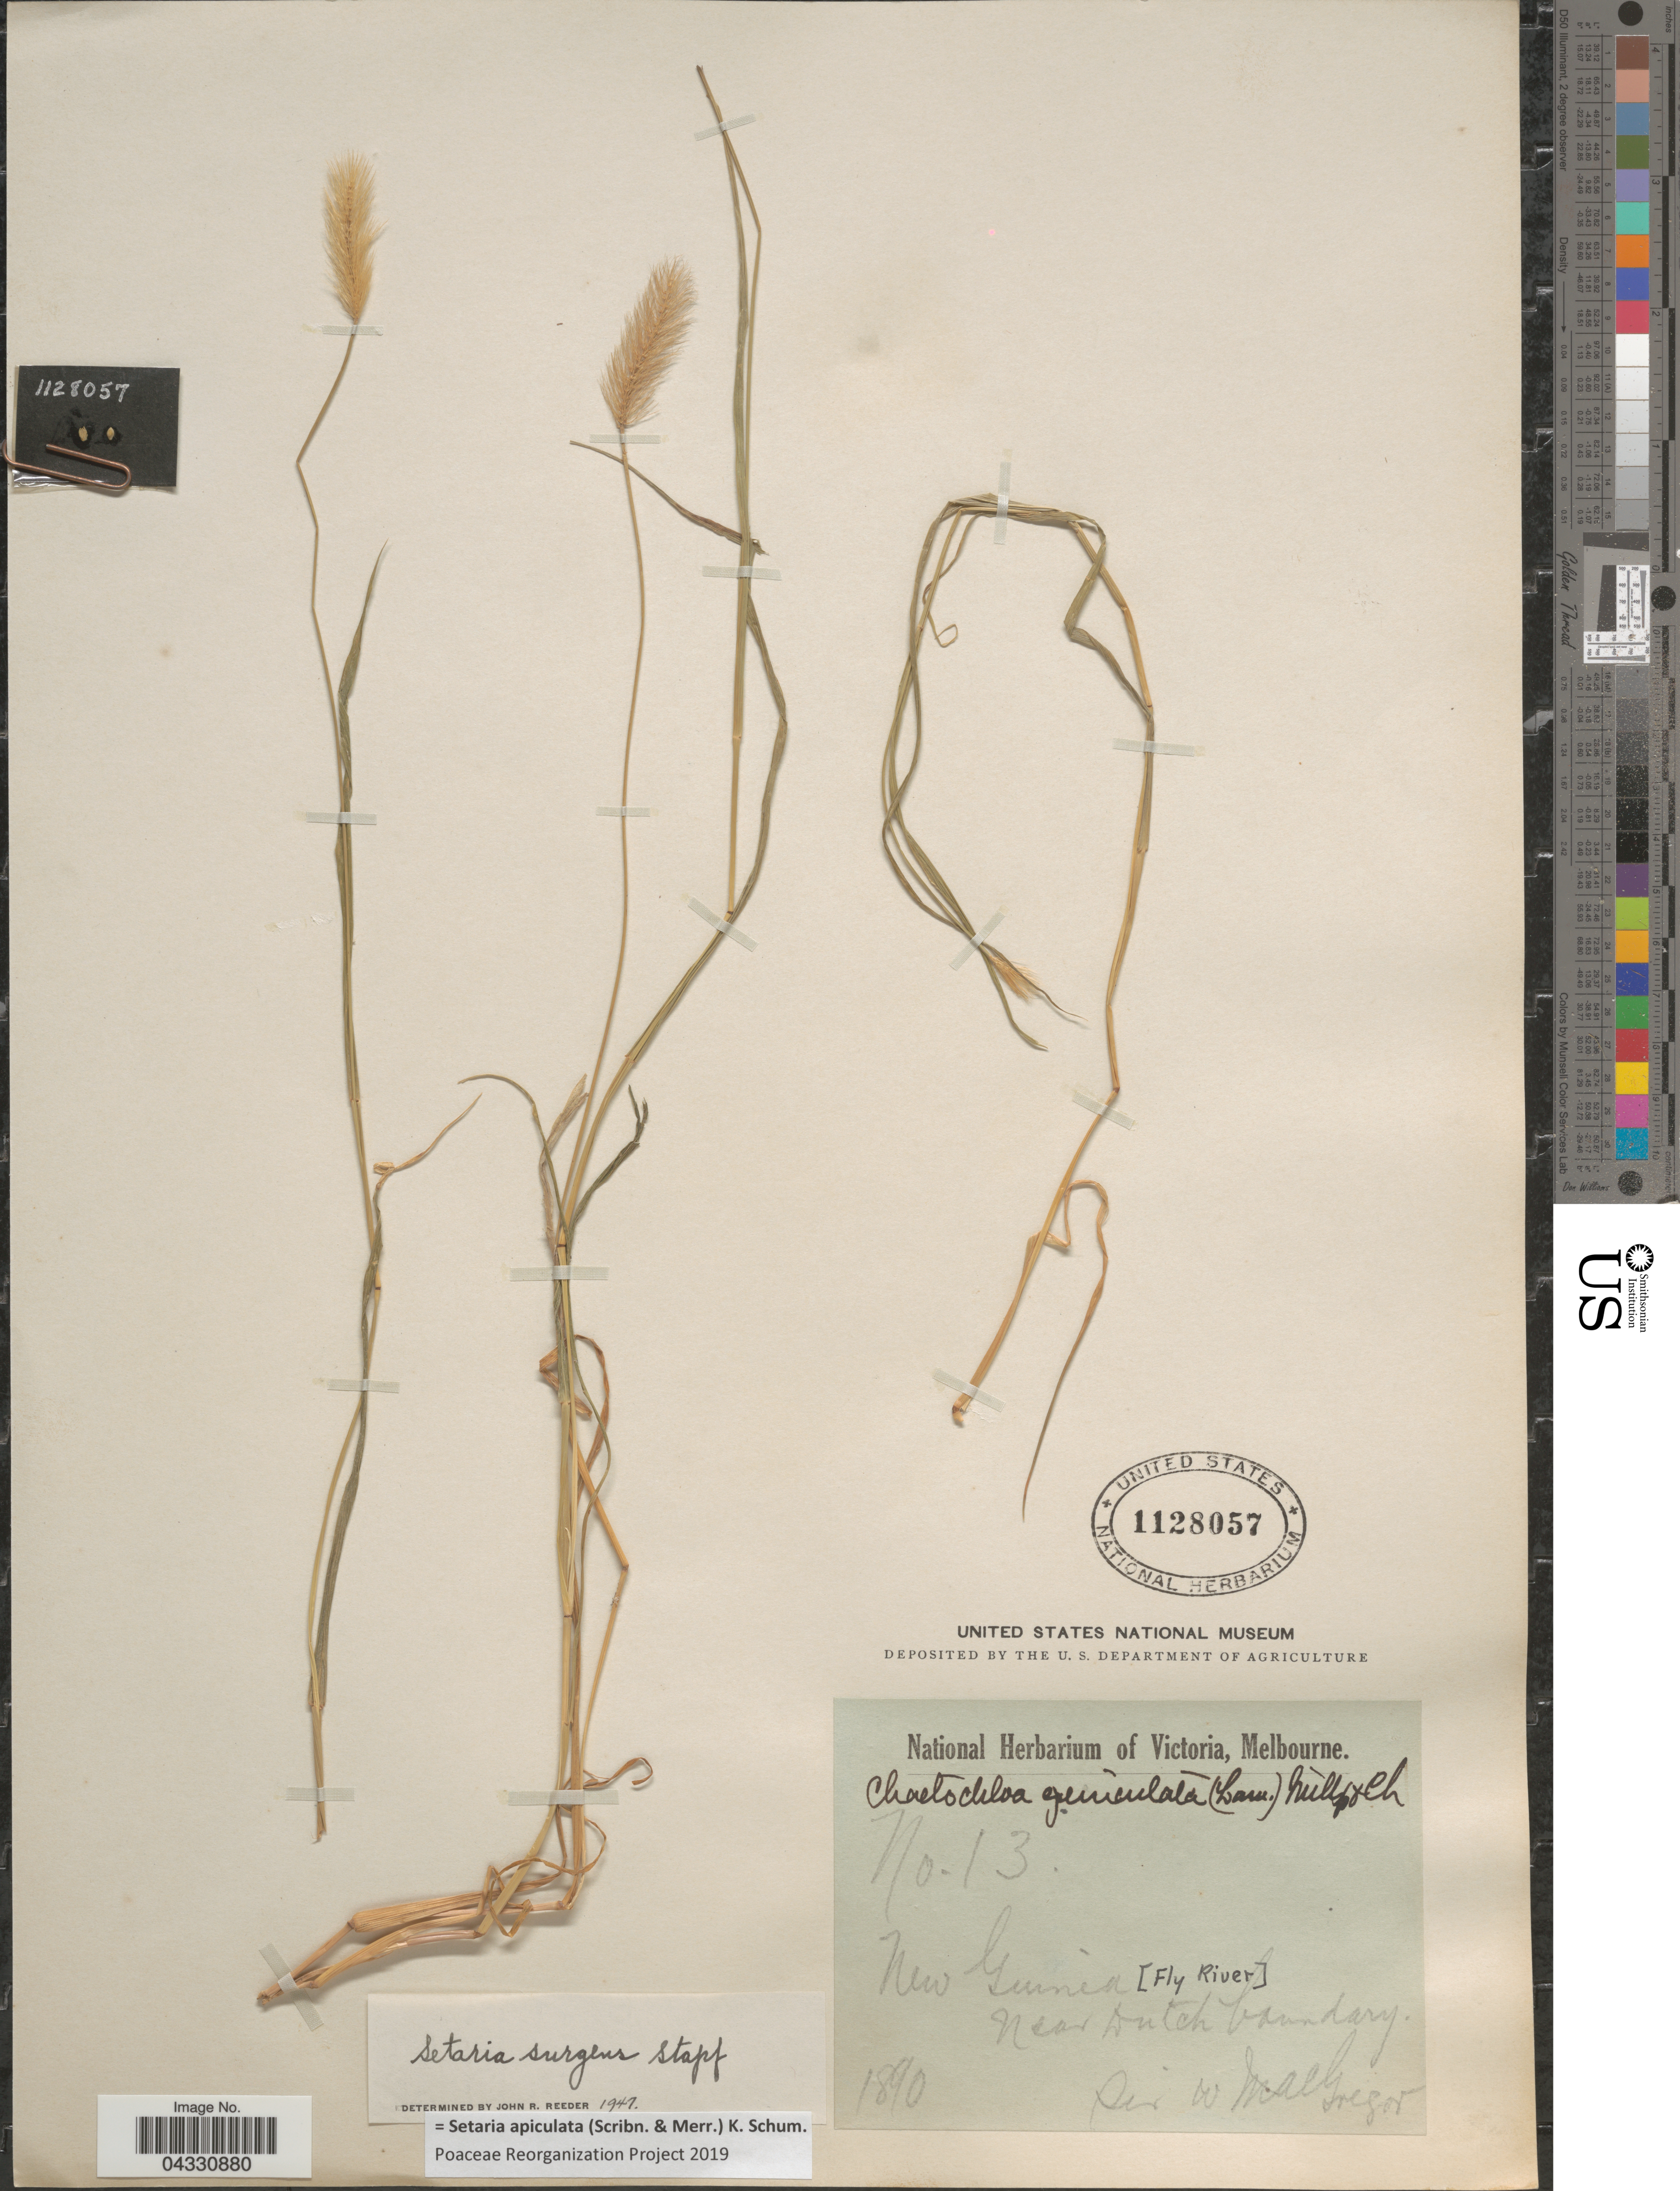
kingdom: Plantae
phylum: Tracheophyta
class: Liliopsida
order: Poales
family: Poaceae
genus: Setaria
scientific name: Setaria apiculata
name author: (Scribn. & Merr.) K. Schum.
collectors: W. Macgregor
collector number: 13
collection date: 1890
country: Papua New Guinea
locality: New Guinea [Fly River]. Near Dutch boundary.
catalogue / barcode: US 1128057